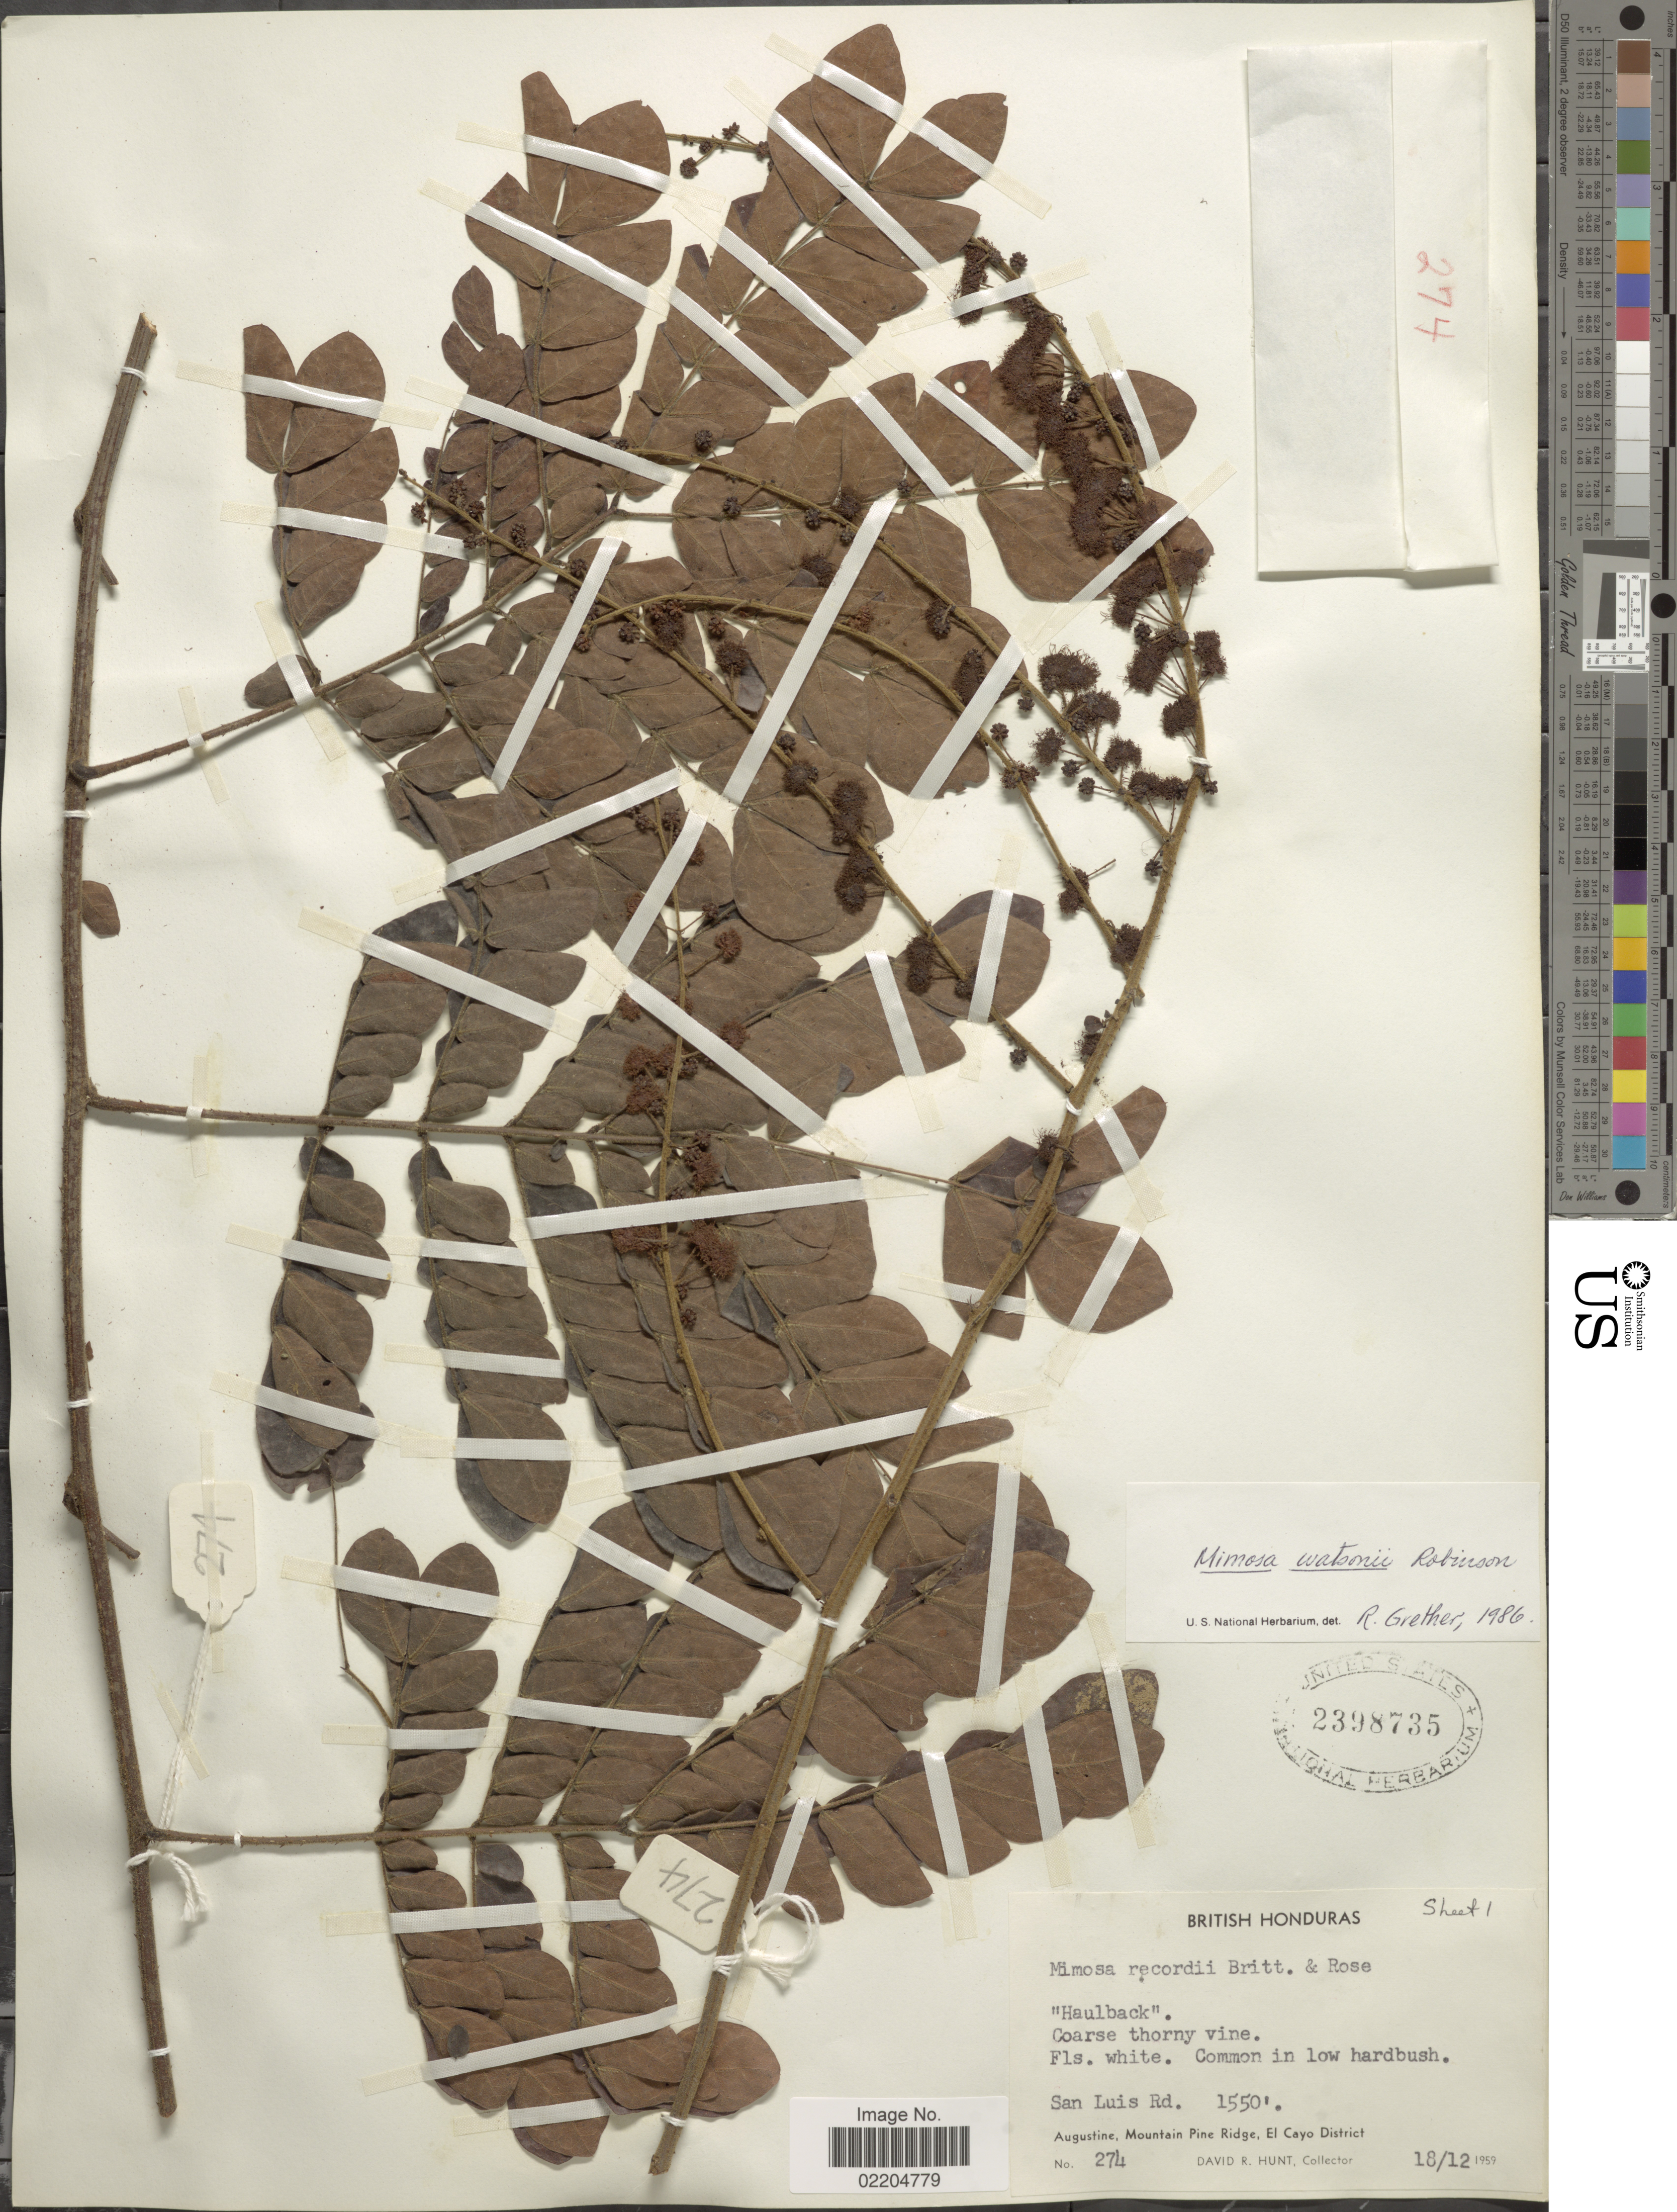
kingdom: Plantae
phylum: Tracheophyta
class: Magnoliopsida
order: Fabales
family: Fabaceae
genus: Mimosa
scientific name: Mimosa watsonii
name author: B.L. Rob.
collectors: D. R. Hunt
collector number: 274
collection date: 1959-12-18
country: Belize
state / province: Cayo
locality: Bristish Honduras. San Luis Rd. Augustine, Mountain Pine Ridge, El Cayo District.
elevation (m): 472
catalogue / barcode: US 2398735